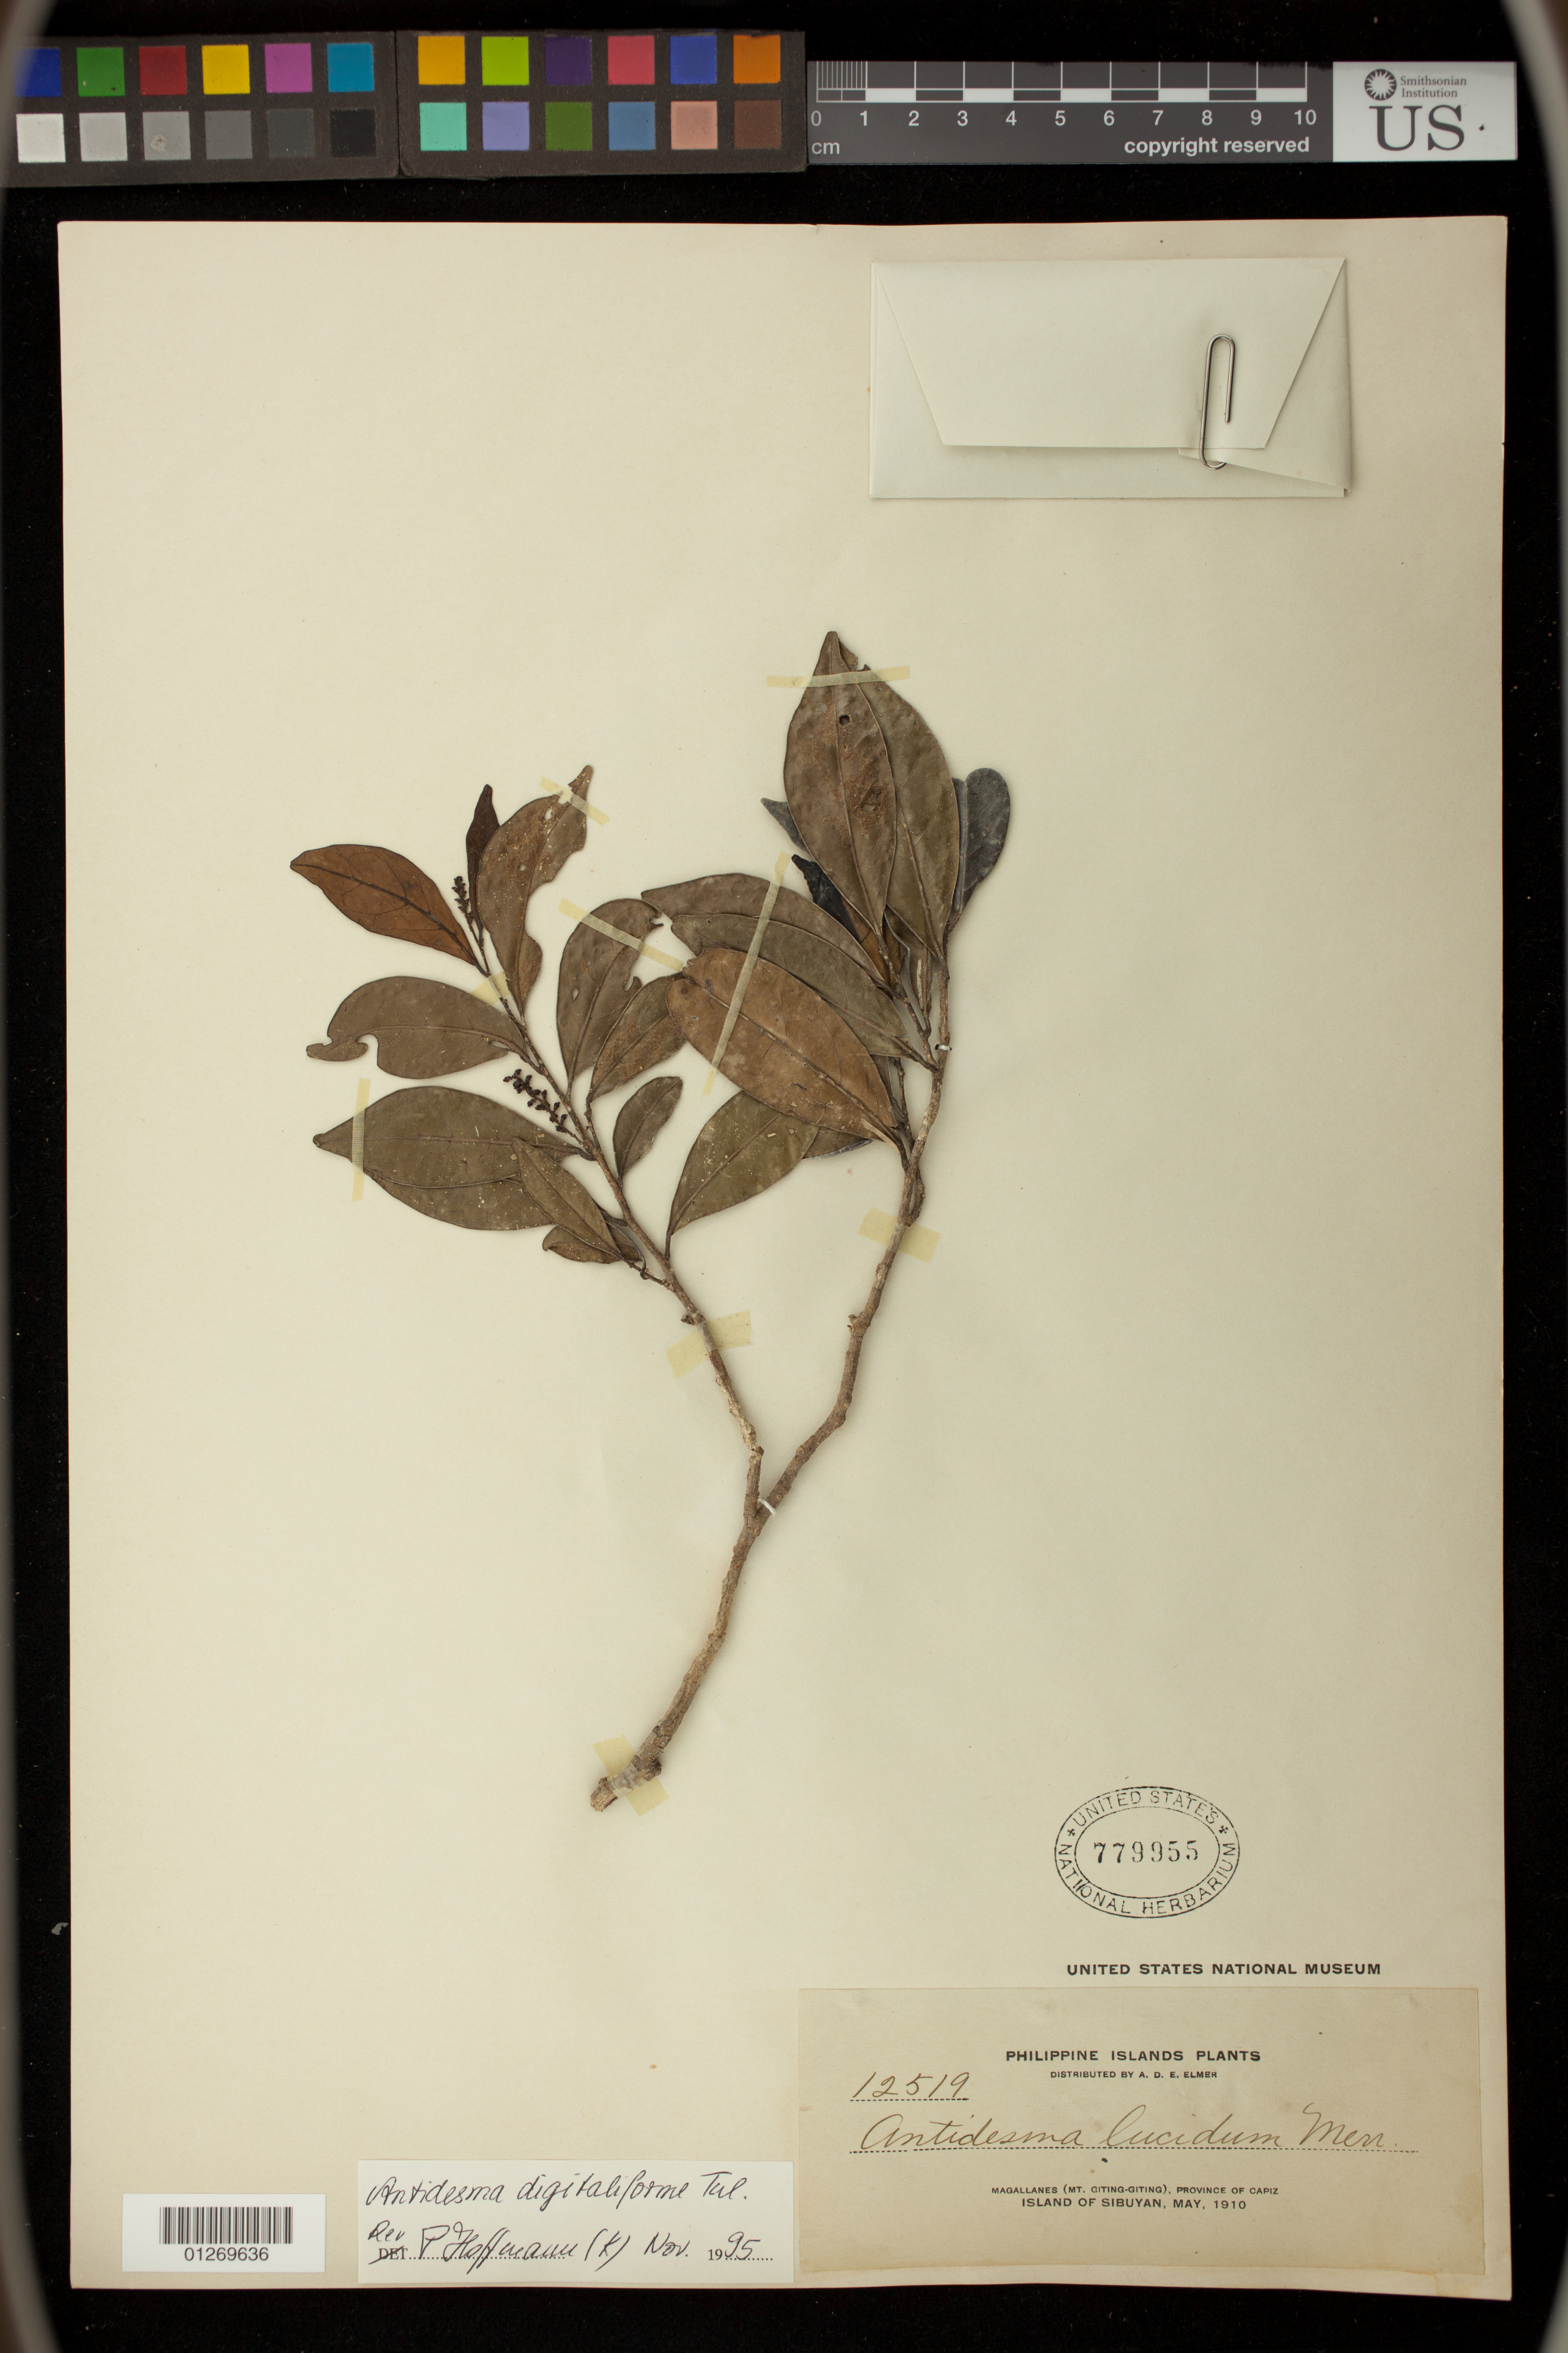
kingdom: Plantae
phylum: Tracheophyta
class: Magnoliopsida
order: Malpighiales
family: Phyllanthaceae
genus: Antidesma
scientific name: Antidesma digitaliforme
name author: Tul.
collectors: A. D. E. Elmer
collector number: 12519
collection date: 1910-05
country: Philippines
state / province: Western Visayas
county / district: Capiz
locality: Magallanes (Mt. Giting-Giting), Province of Capiz, Island of Sibuyan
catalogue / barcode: US 779955